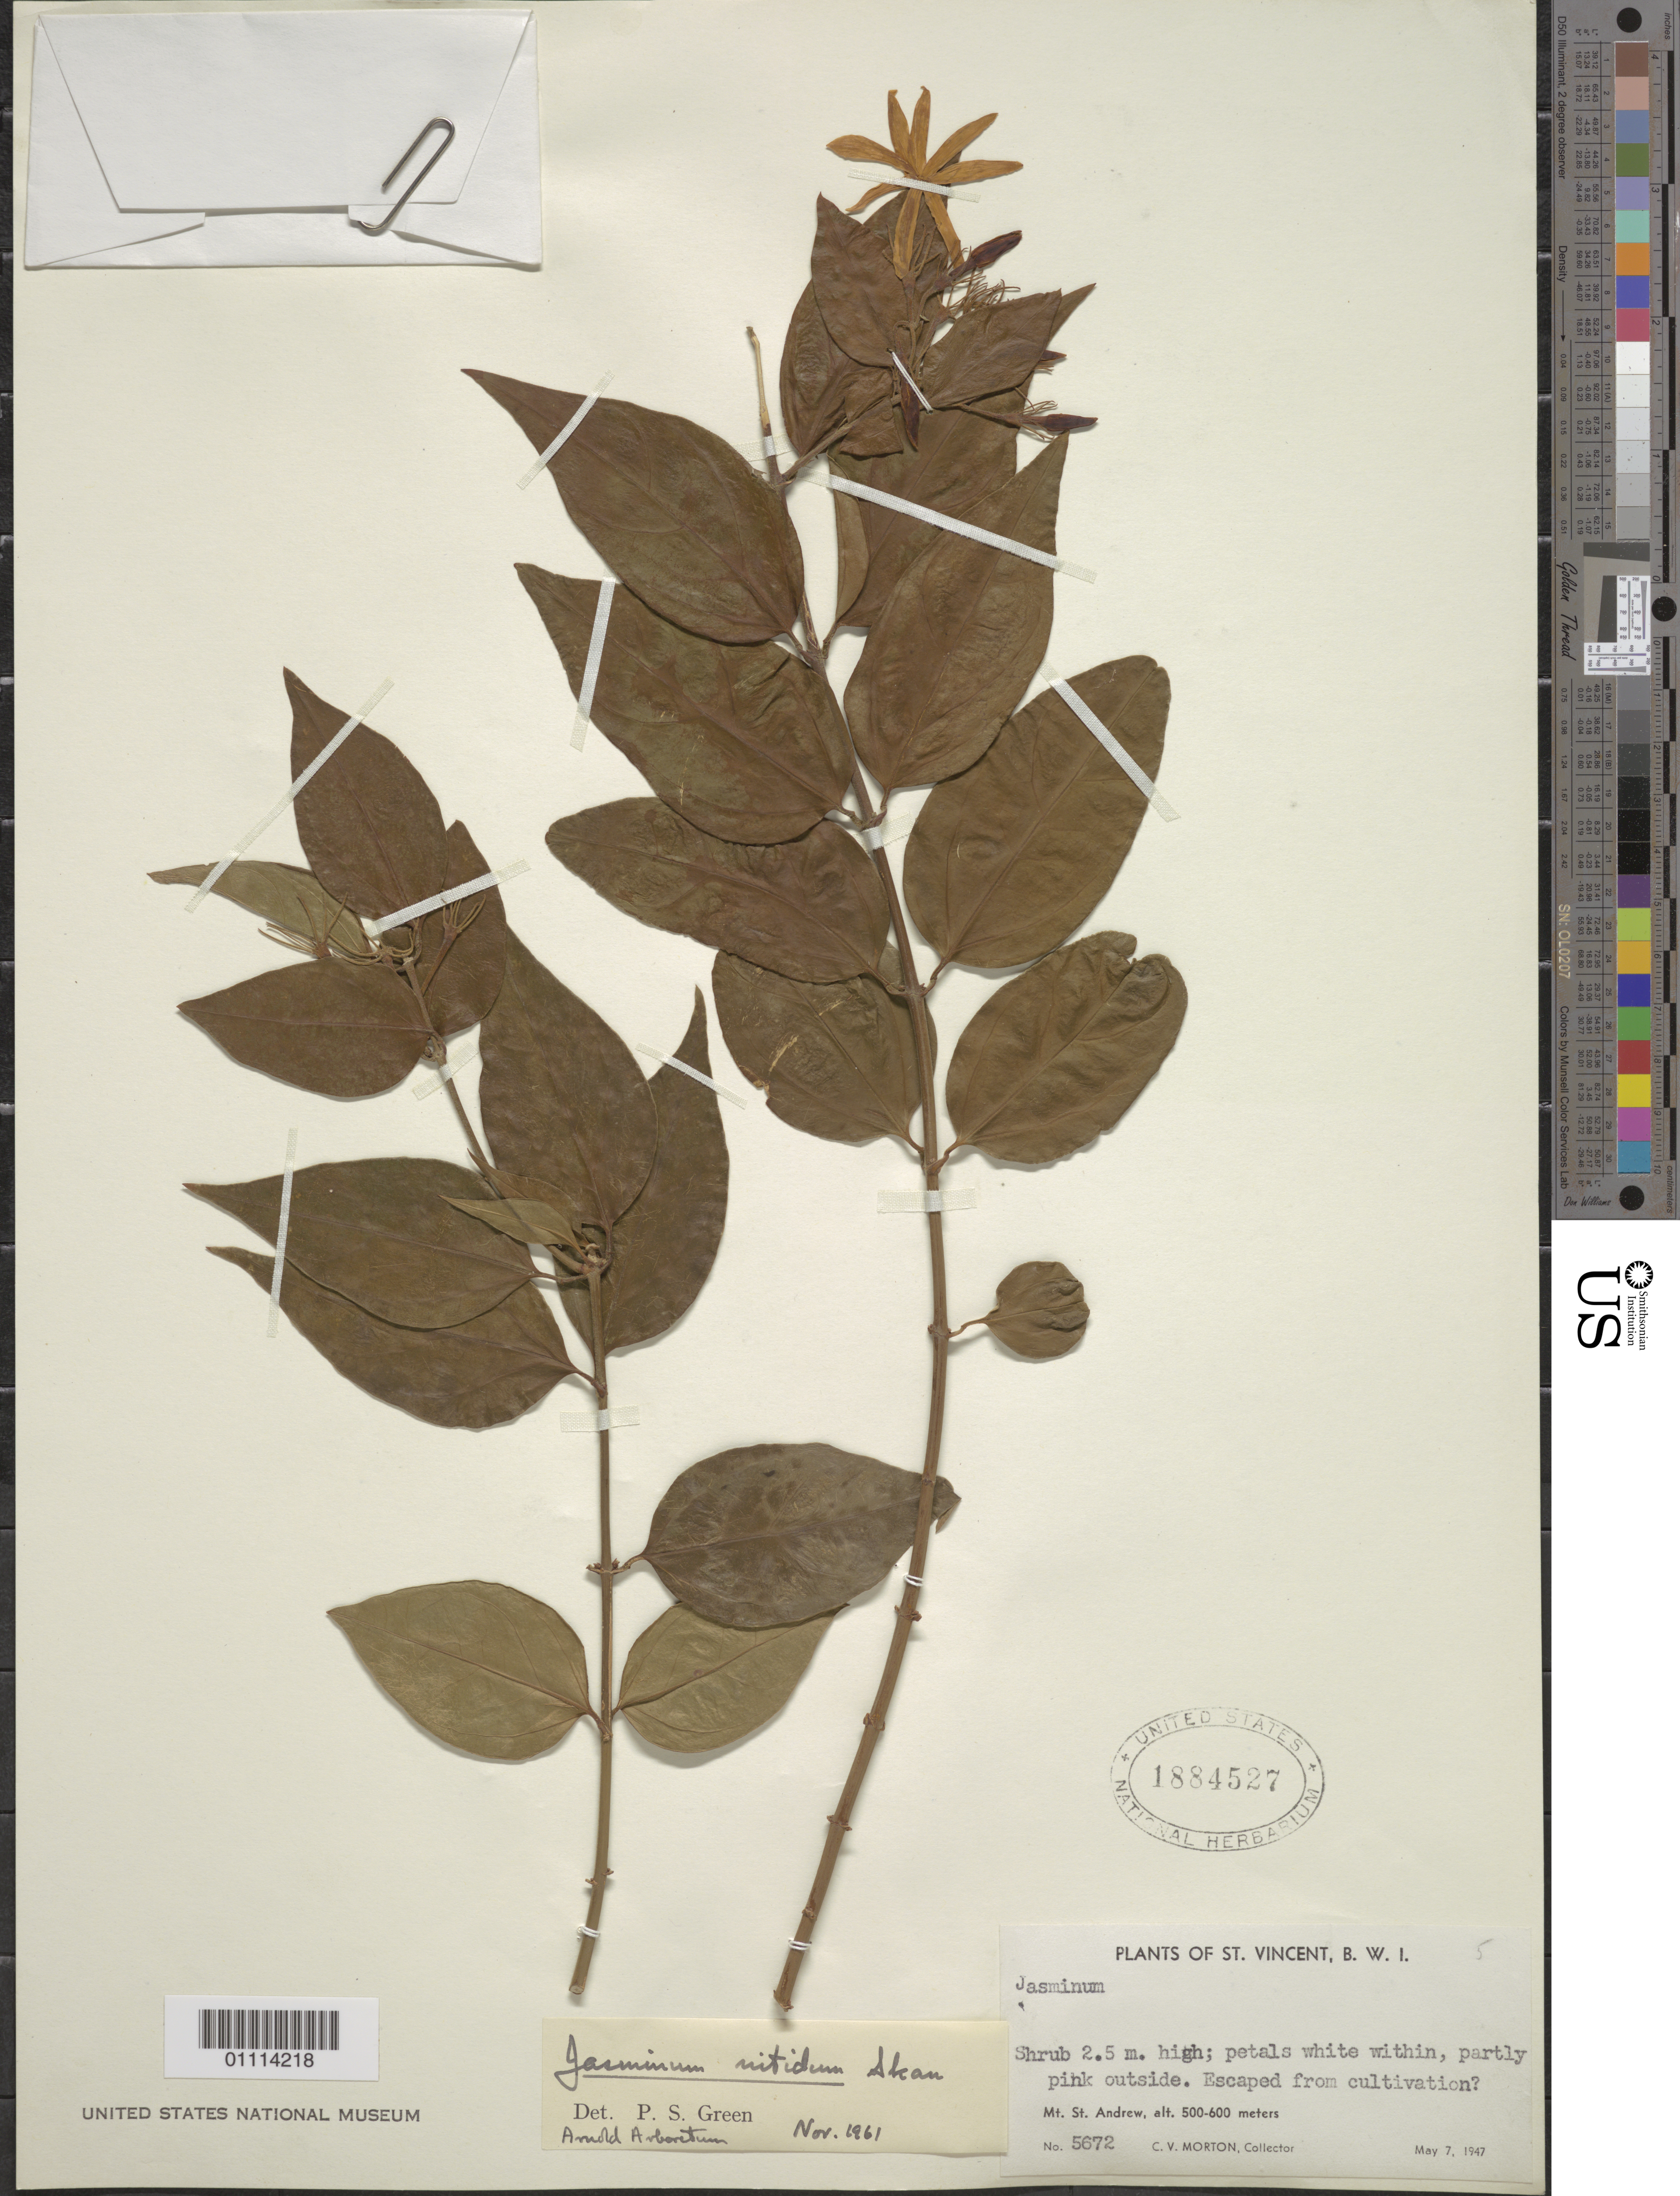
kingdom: Plantae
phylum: Tracheophyta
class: Magnoliopsida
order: Lamiales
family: Oleaceae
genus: Jasminum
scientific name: Jasminum nitidum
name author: Skan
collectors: C. V. Morton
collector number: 5672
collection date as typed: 07 May 1947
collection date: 1947-05-07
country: St. Vincent - Grenadines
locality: Mt. St. Andrew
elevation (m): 500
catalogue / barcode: US 1884527